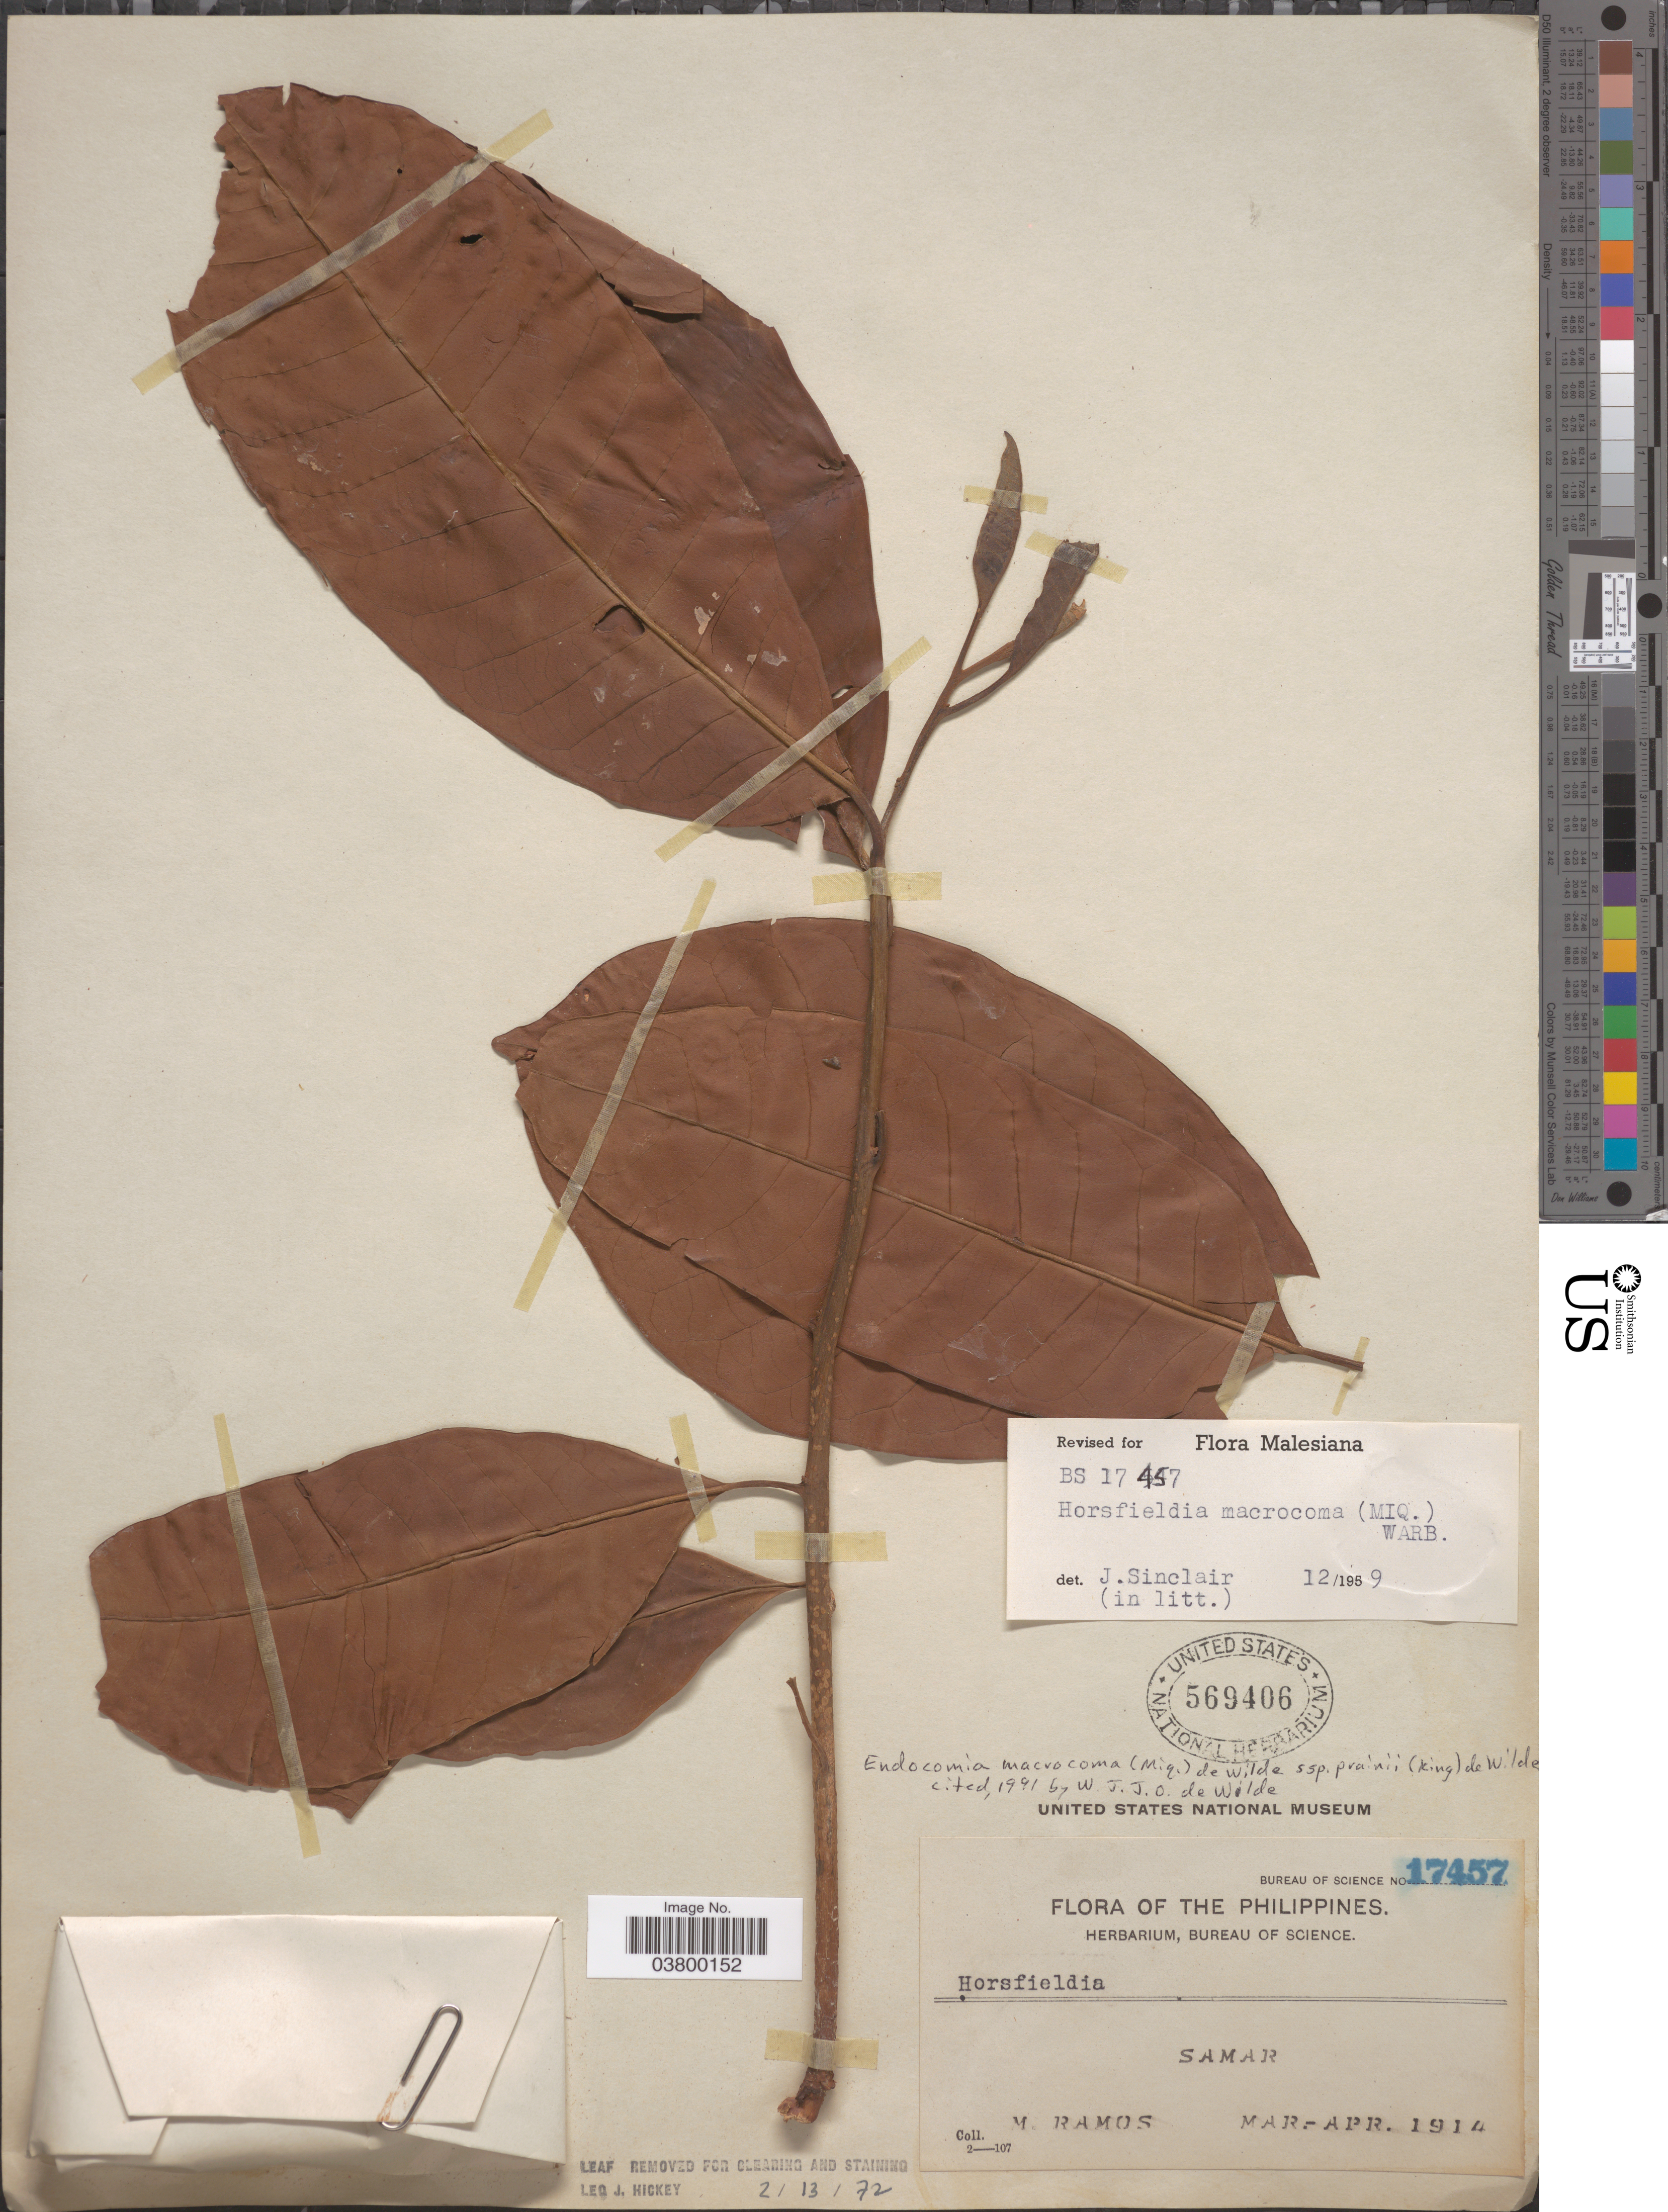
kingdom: Plantae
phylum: Tracheophyta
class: Magnoliopsida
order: Magnoliales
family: Myristicaceae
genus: Endocomia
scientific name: Endocomia macrocoma subsp. prainii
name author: (King) W.J. de Wilde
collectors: M. Ramos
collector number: Burea of Science 17457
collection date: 1914-03/1914-04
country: Philippines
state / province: Eastern Visayas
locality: Samar.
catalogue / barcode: US 569406